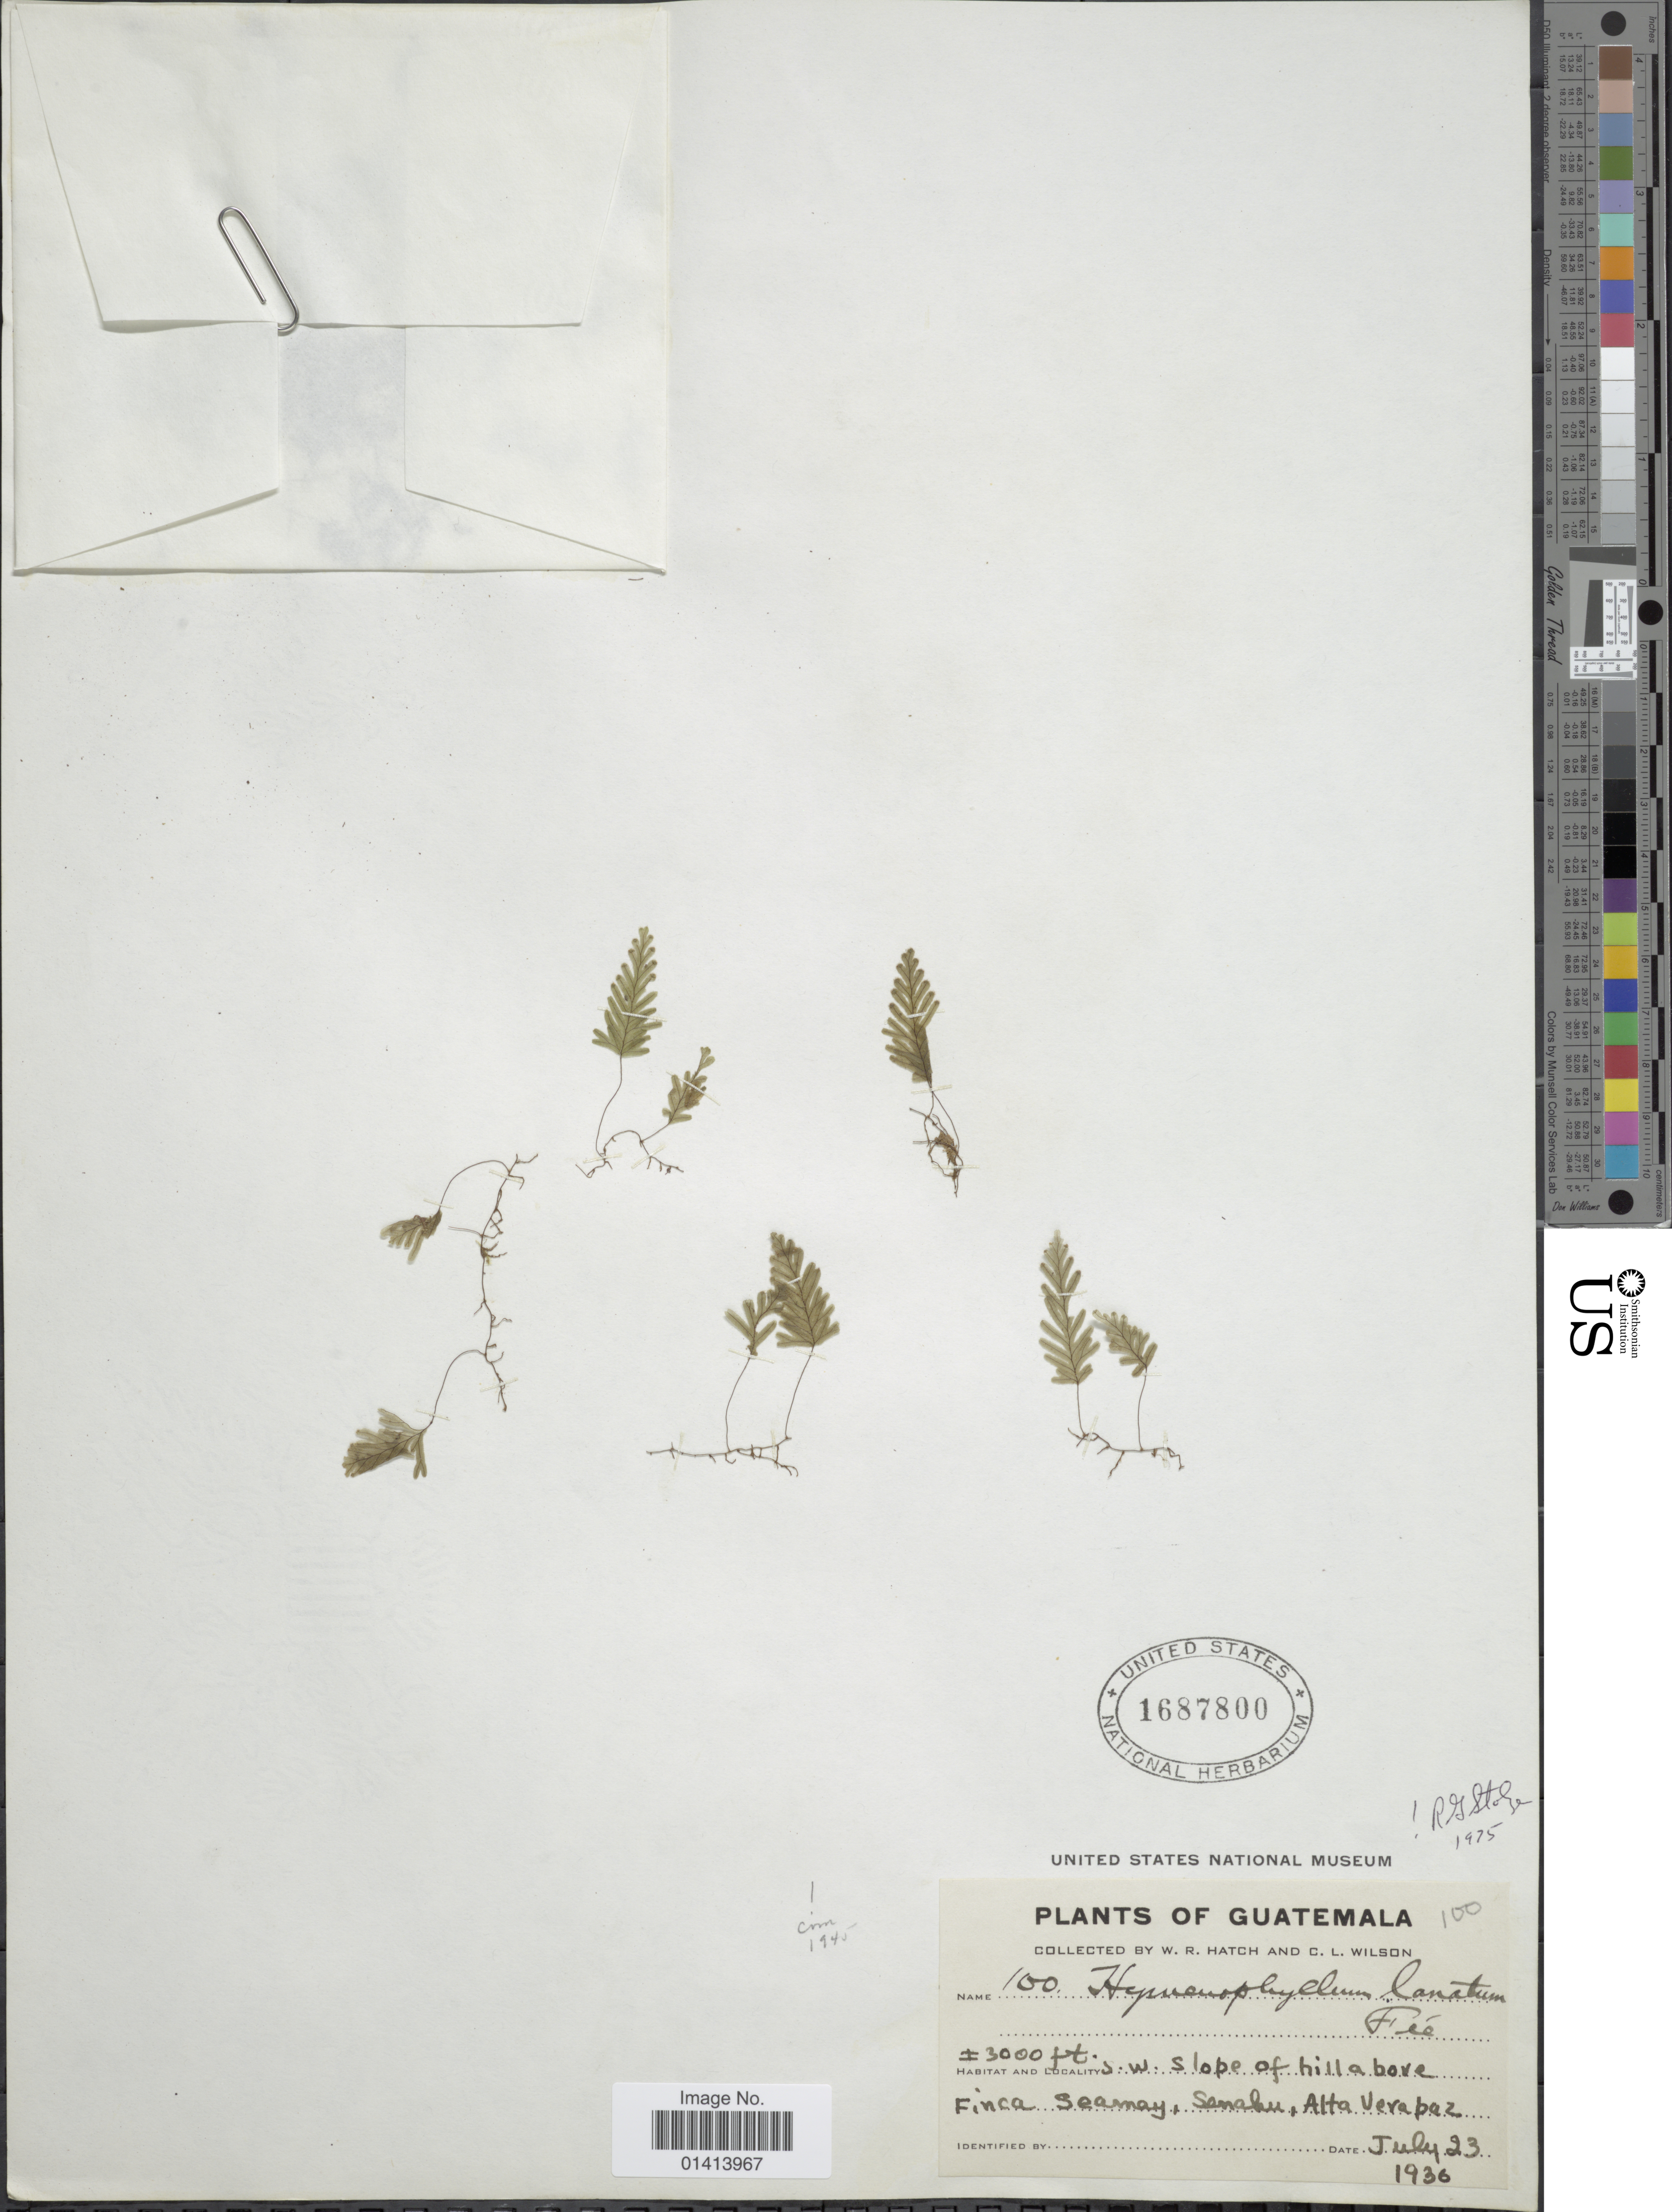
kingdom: Plantae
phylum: Tracheophyta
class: Polypodiopsida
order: Hymenophyllales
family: Hymenophyllaceae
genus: Hymenophyllum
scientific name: Hymenophyllum lanatum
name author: Fée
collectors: W. Hatch & C. L. Wilson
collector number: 100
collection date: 1936-07-23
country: Guatemala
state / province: Alta Verapaz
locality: S.w. slope of hill above Finca Seamay, Senabu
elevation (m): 914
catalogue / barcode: US 1687800